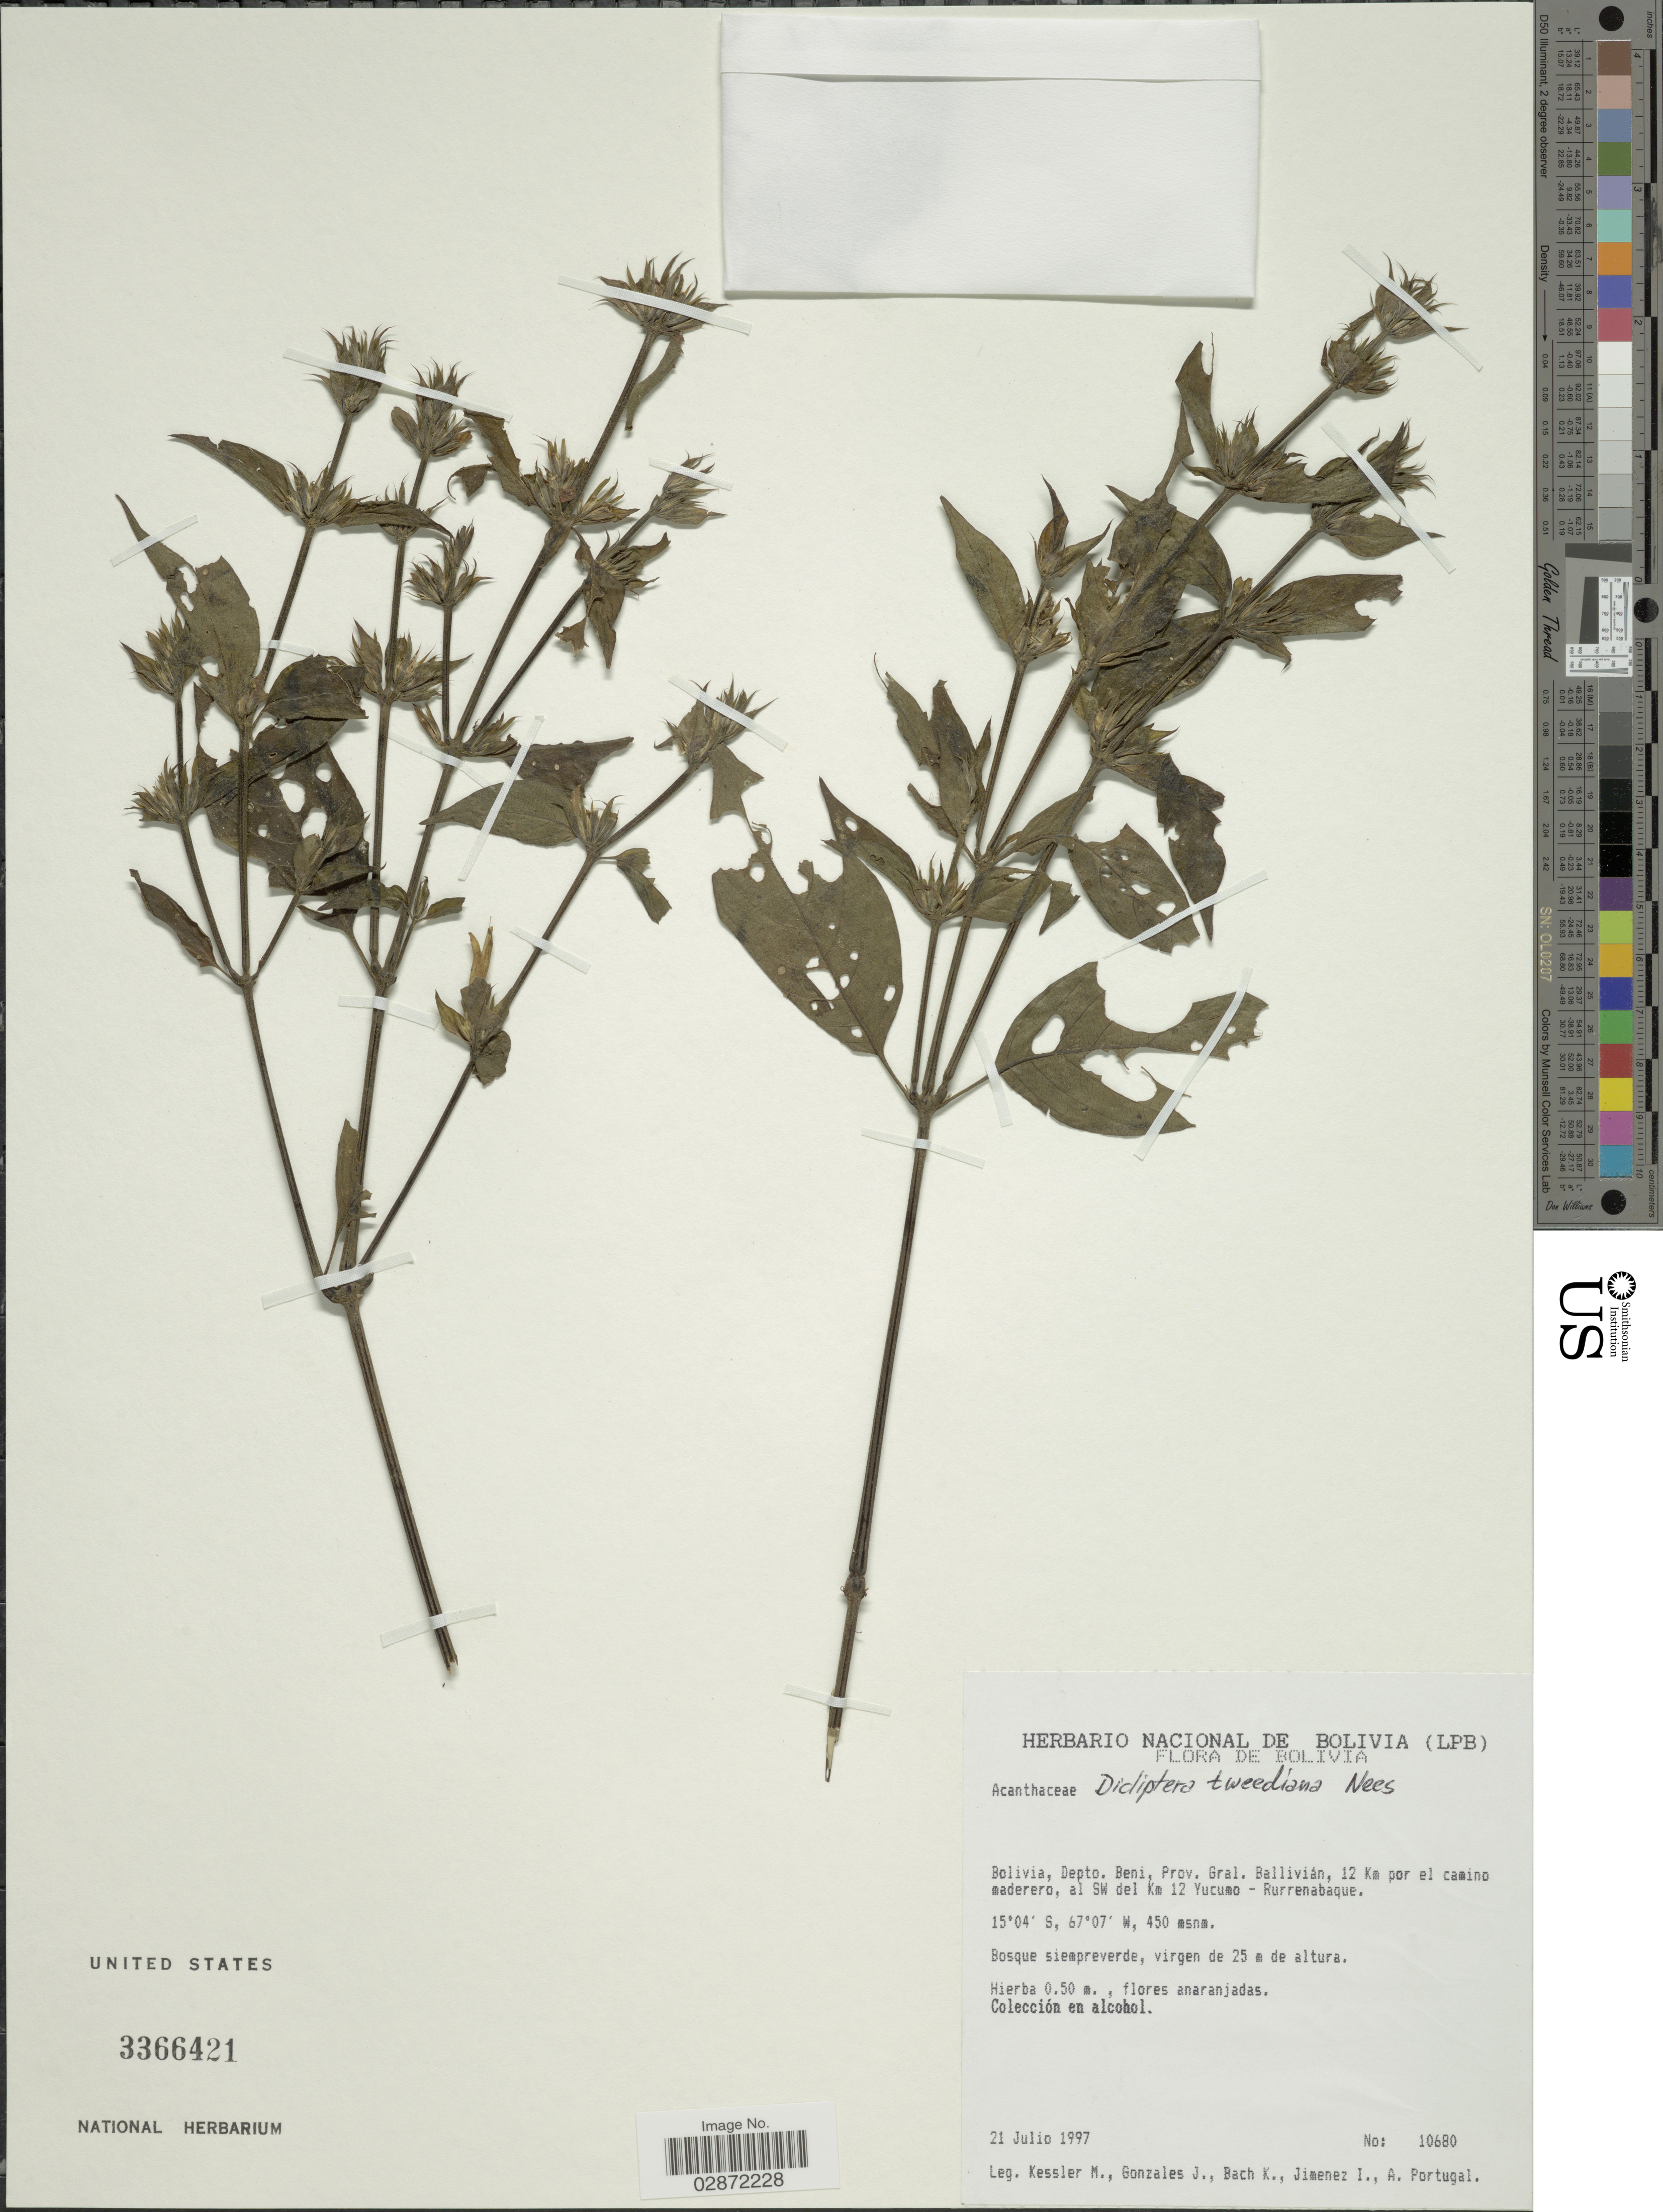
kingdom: Plantae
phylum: Tracheophyta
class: Magnoliopsida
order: Lamiales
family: Acanthaceae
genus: Dicliptera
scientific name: Dicliptera squarrosa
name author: Nees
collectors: M. Kessler, J. Gonzales, K. Bach, I. Jimenez & A. Portugal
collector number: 10680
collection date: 1997-07-21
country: Bolivia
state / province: Beni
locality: Depto. Beni, Prov. Gral. Ballivián, 12 Km por el camino maderero, al SW del Km 12 Yucumo - Rurrenabaque.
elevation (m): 450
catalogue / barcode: US 3366421